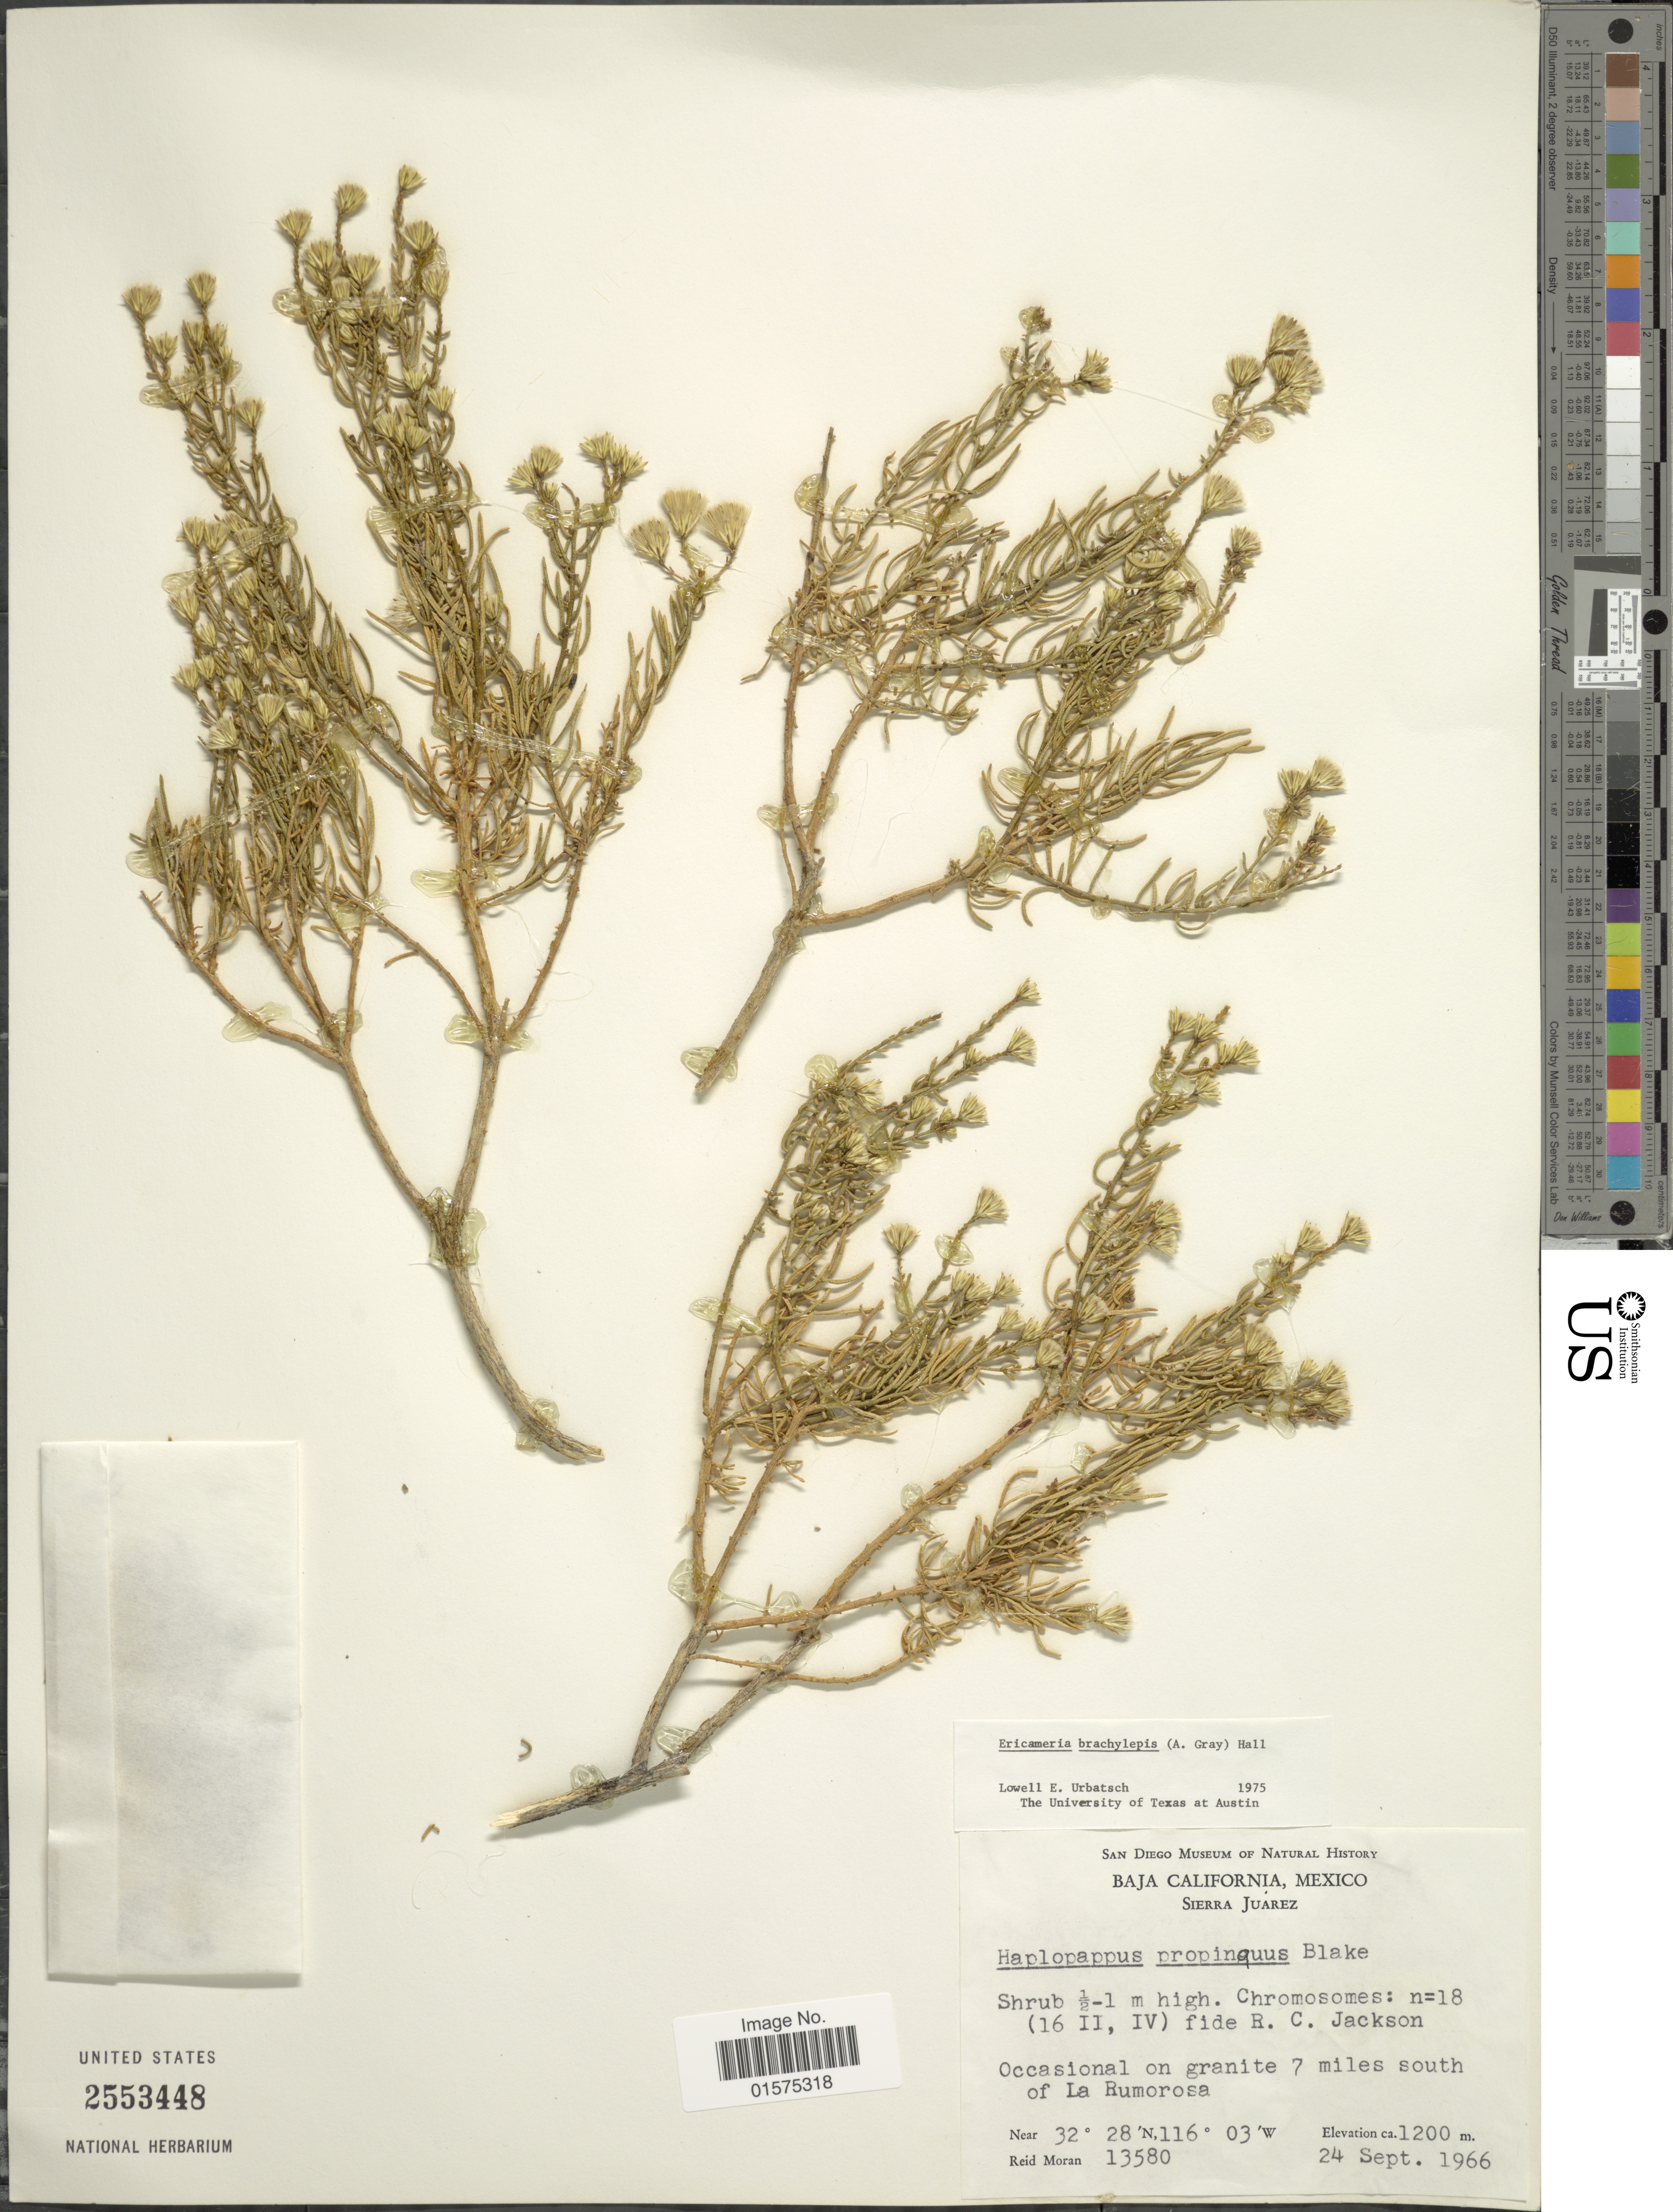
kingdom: Plantae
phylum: Tracheophyta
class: Magnoliopsida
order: Asterales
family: Asteraceae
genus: Ericameria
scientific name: Ericameria brachylepis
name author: (A. Gray) H.M. Hall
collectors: R. V. Moran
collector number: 13580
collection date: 1966-09-24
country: Mexico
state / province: Baja California Sur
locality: Sierra Juarez. 7 miles south of La Rumorosa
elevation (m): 1200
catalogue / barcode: US 2553448